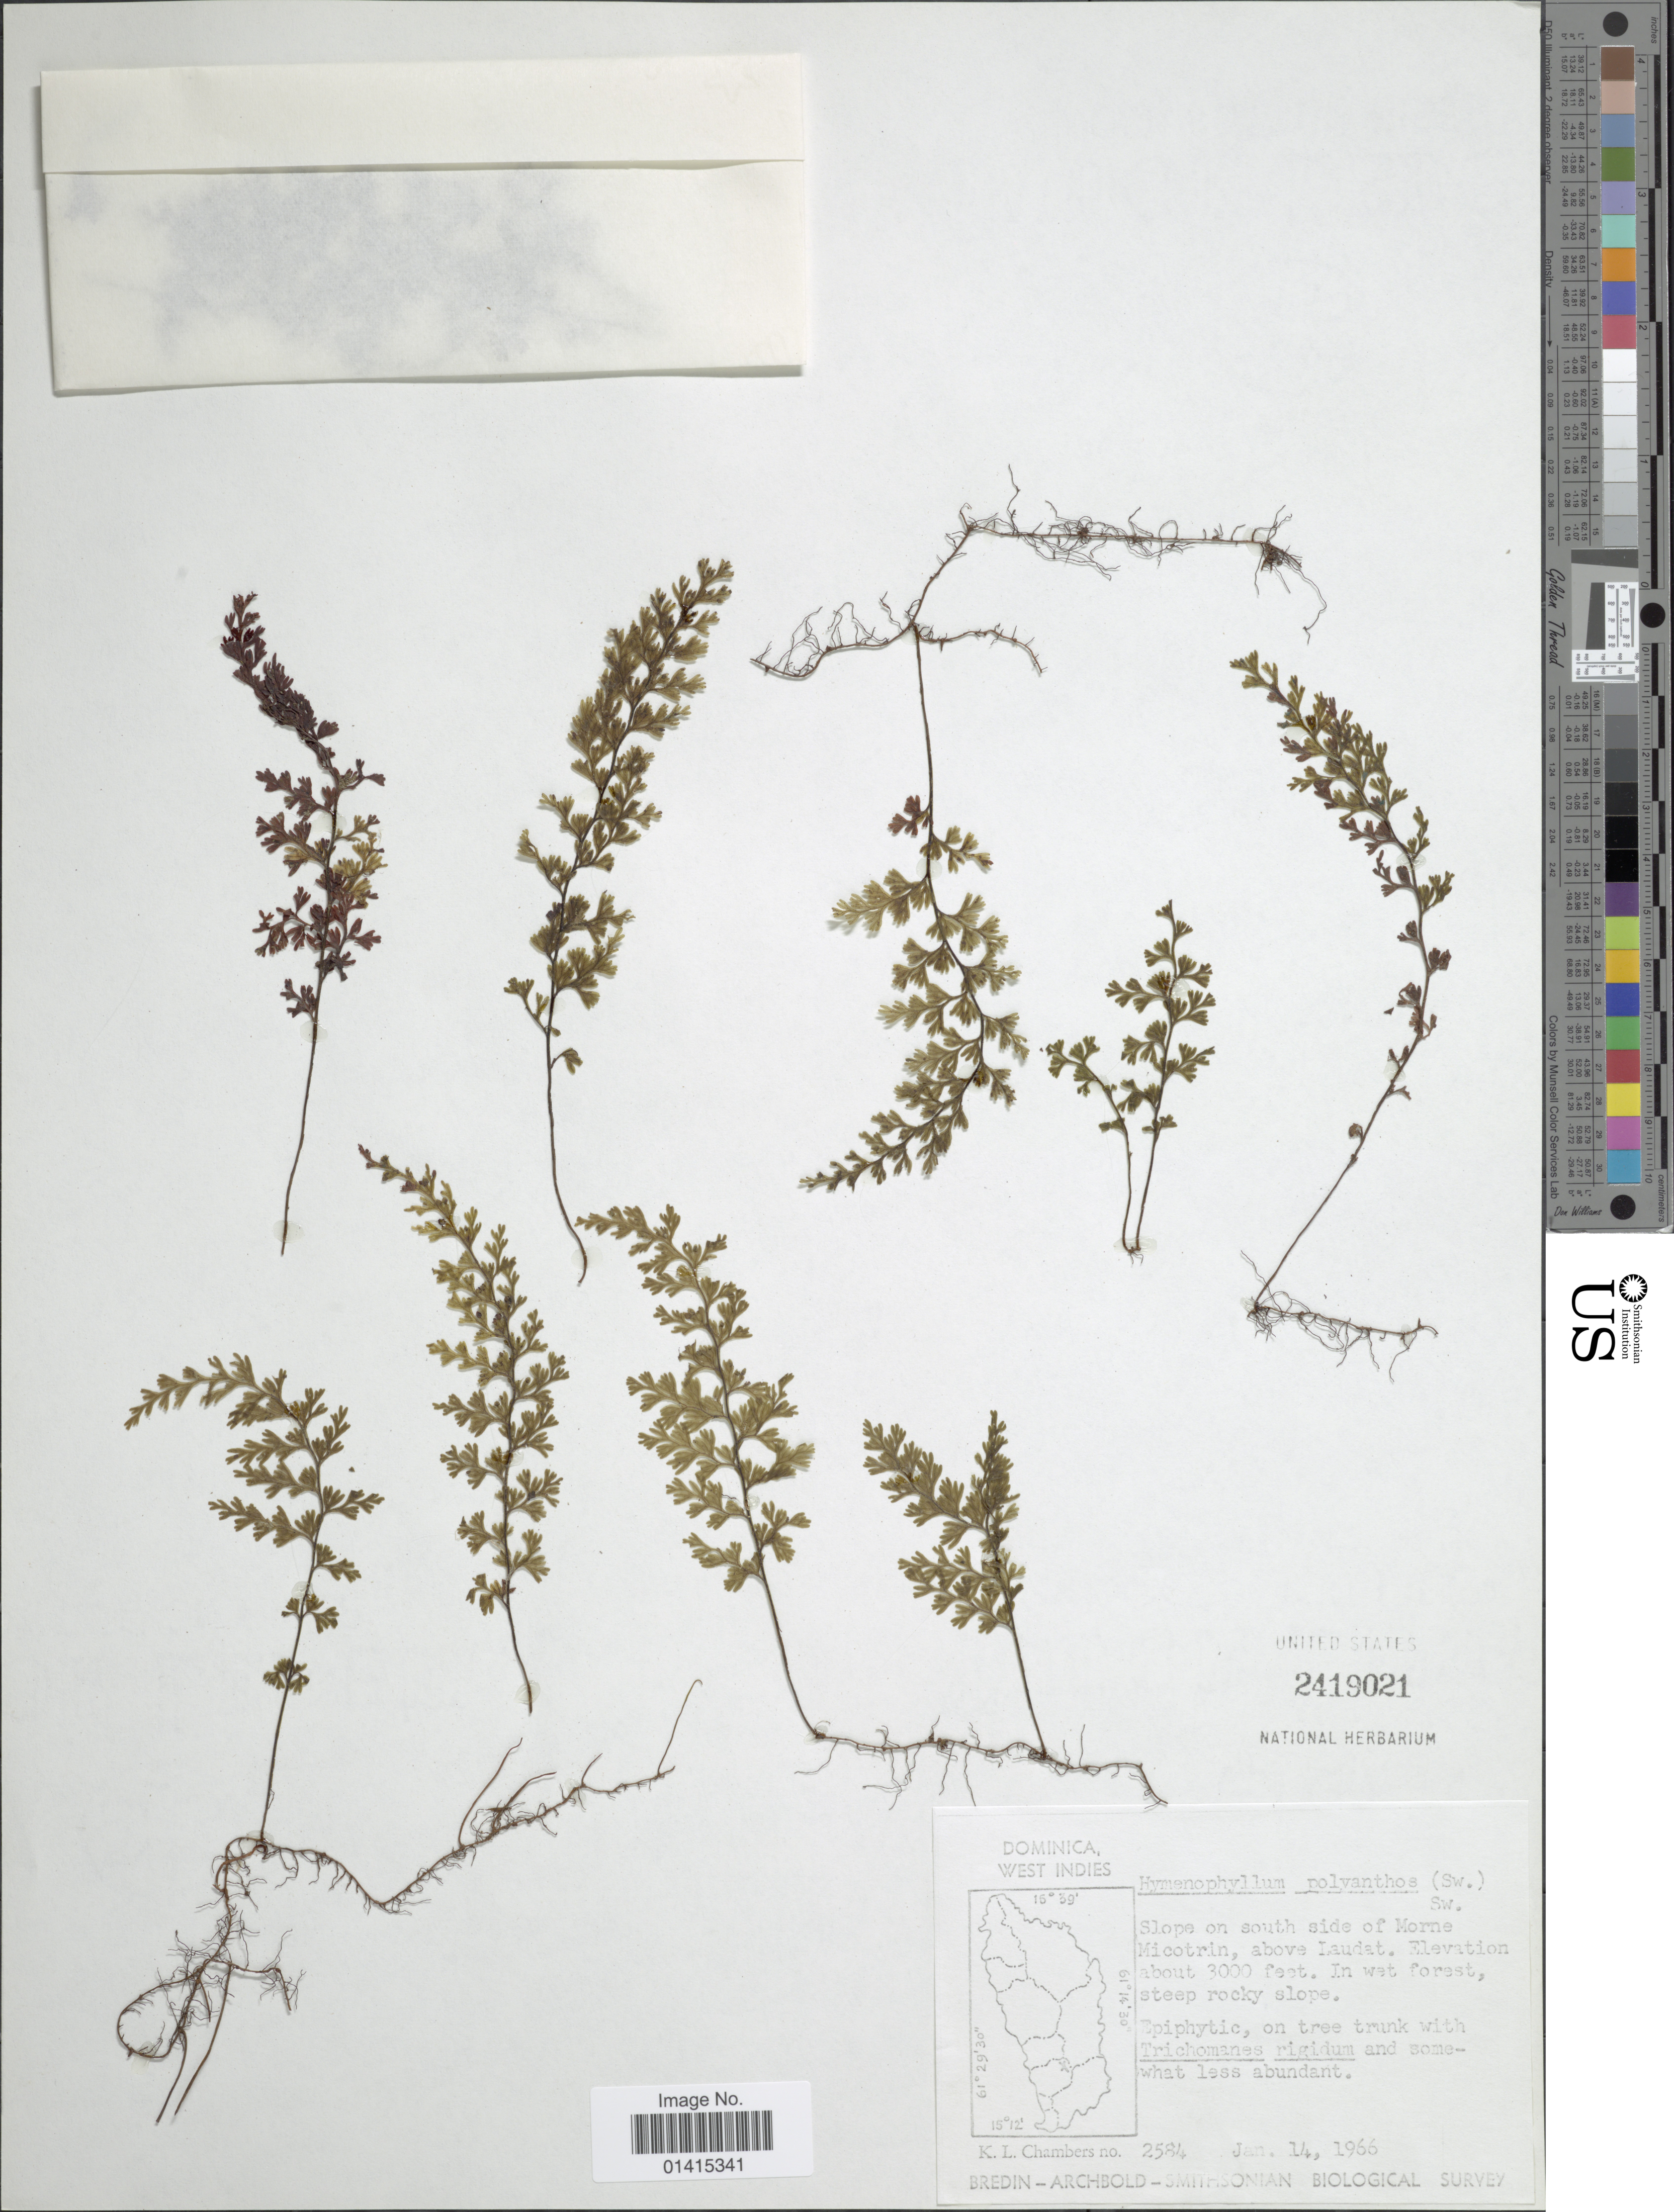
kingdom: Plantae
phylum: Tracheophyta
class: Polypodiopsida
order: Hymenophyllales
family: Hymenophyllaceae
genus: Hymenophyllum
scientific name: Hymenophyllum polyanthos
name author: (Sw.) Sw.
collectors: K. Chambers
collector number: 2584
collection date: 1966-01-14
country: Dominica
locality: Dominica West Indies, slope on south side of Morne Micotrin, above Laudat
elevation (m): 914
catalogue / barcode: US 2419021